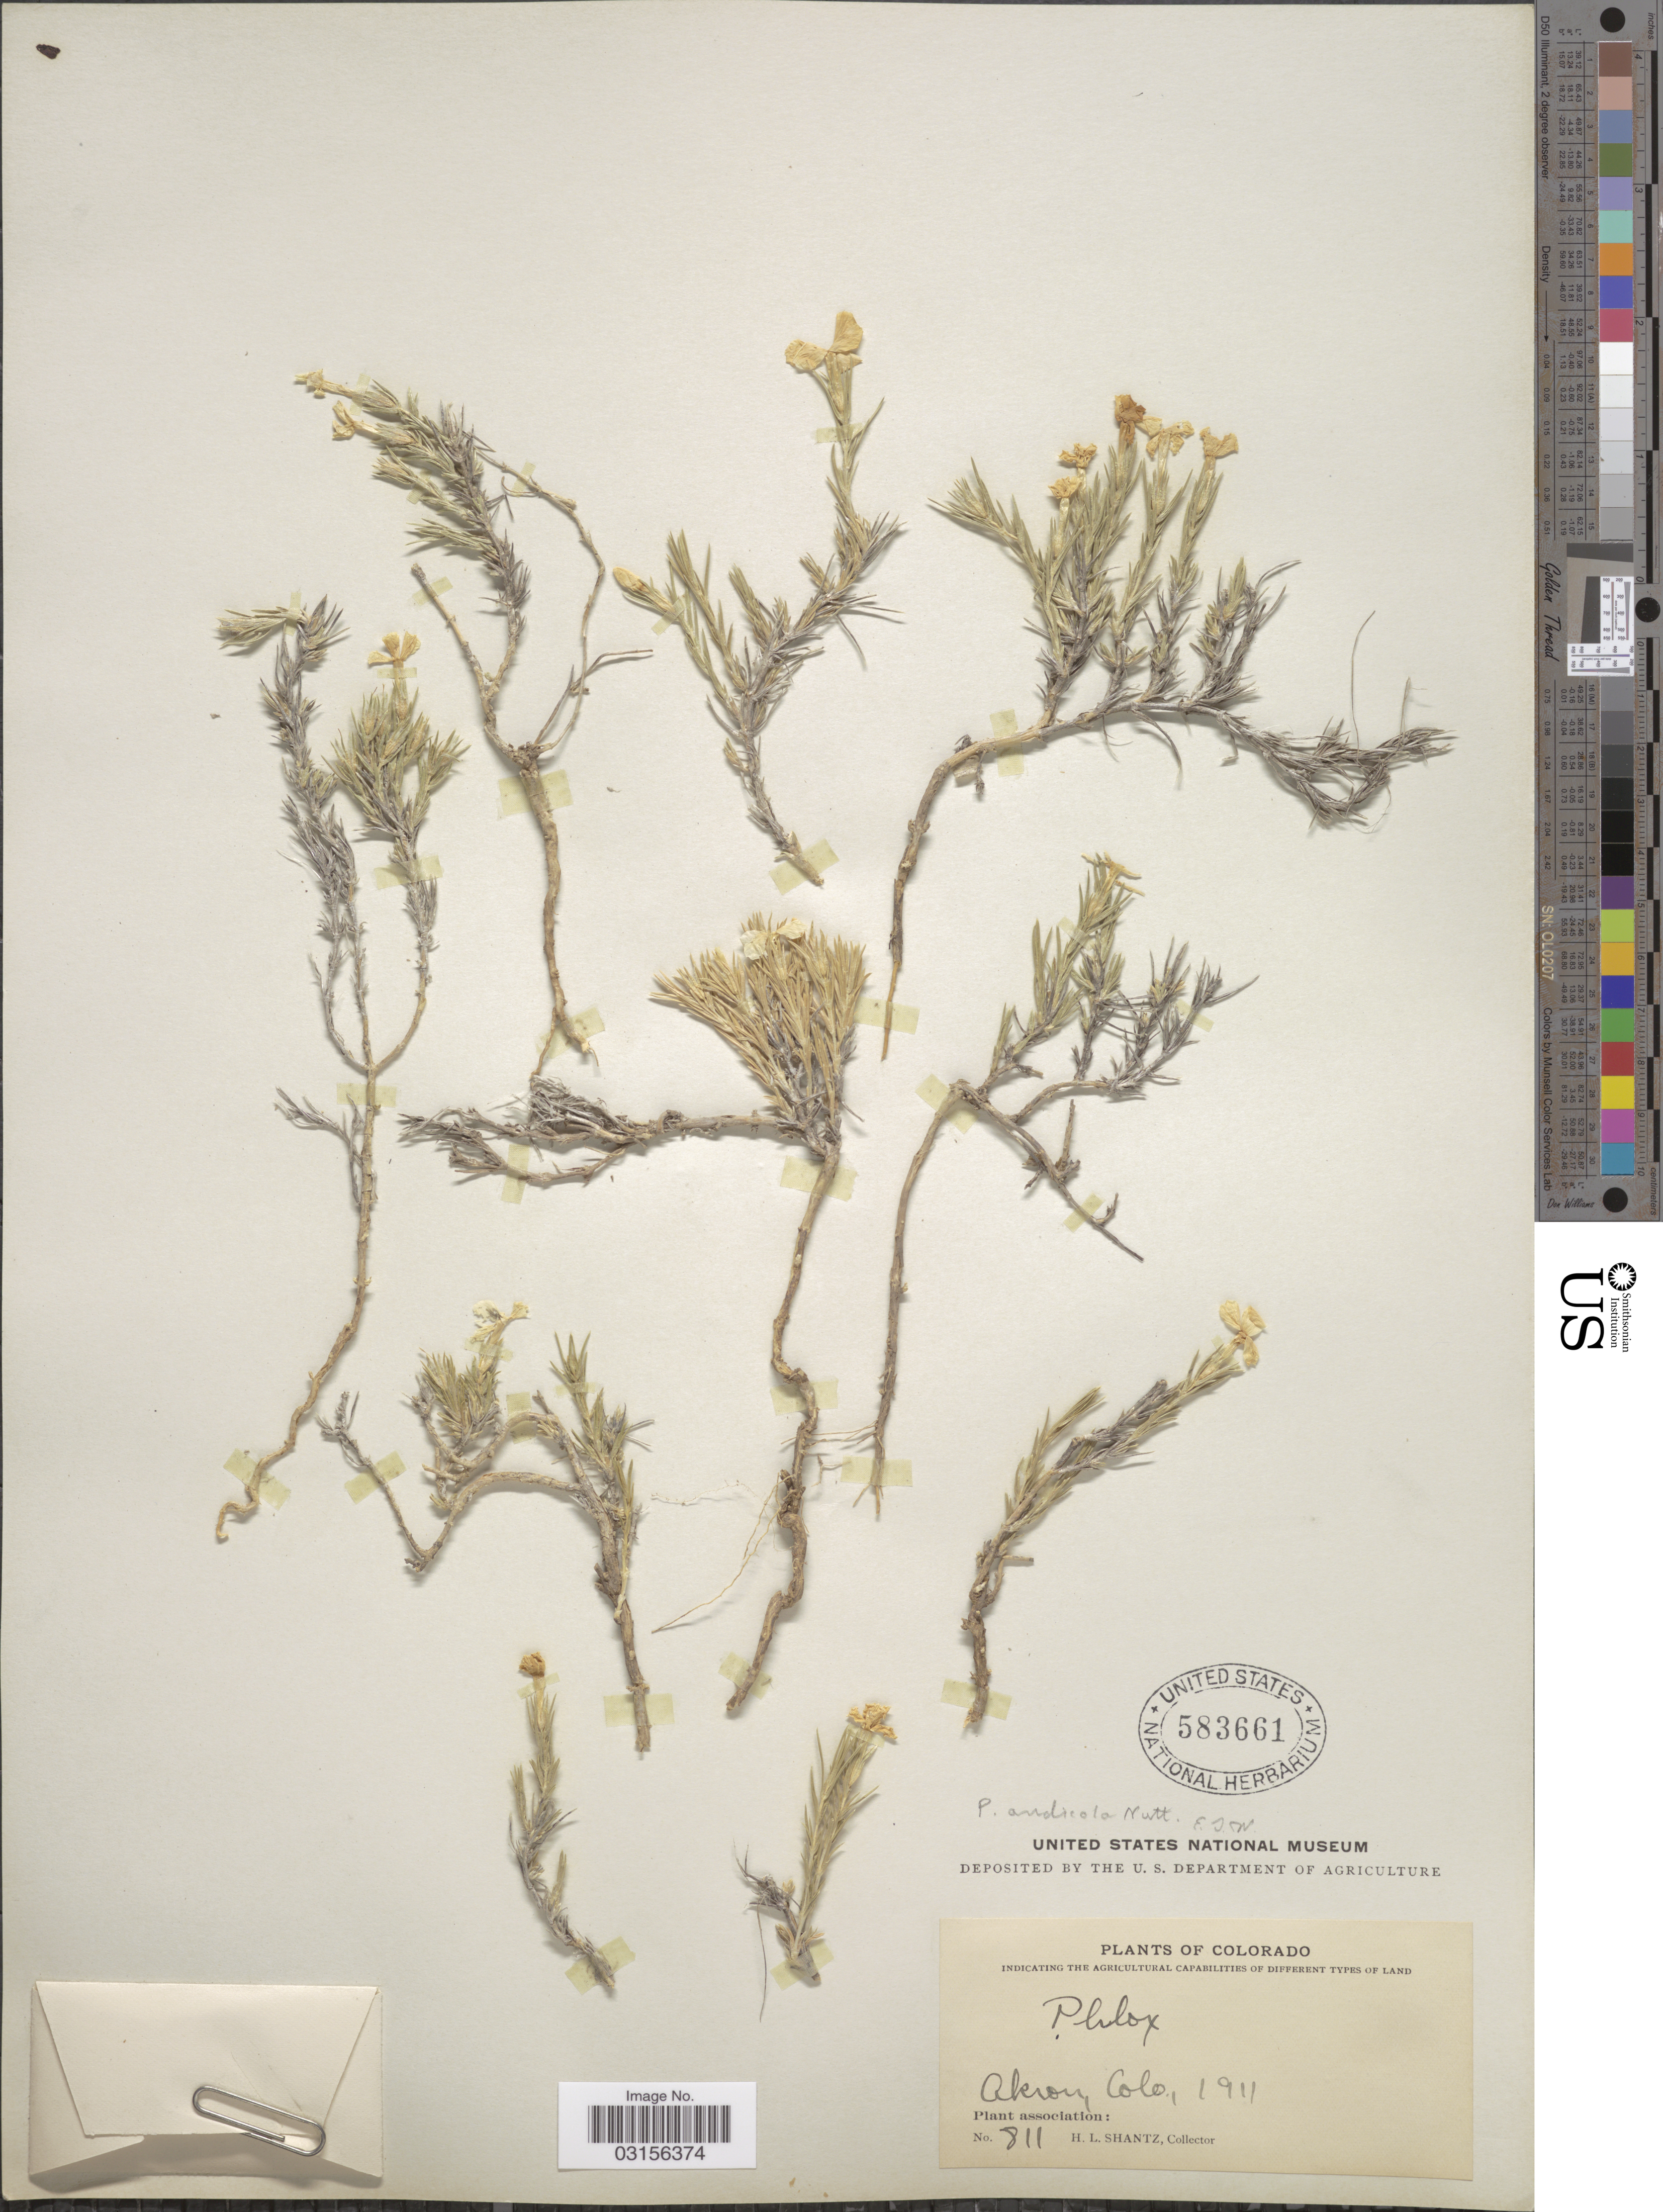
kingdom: Plantae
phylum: Tracheophyta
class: Magnoliopsida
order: Ericales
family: Polemoniaceae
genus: Phlox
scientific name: Phlox andicola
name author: (Britton) E.E. Nelson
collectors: H. Shantz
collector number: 811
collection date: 1911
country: United States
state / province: Colorado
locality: Akron, Colo.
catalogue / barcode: US 583661